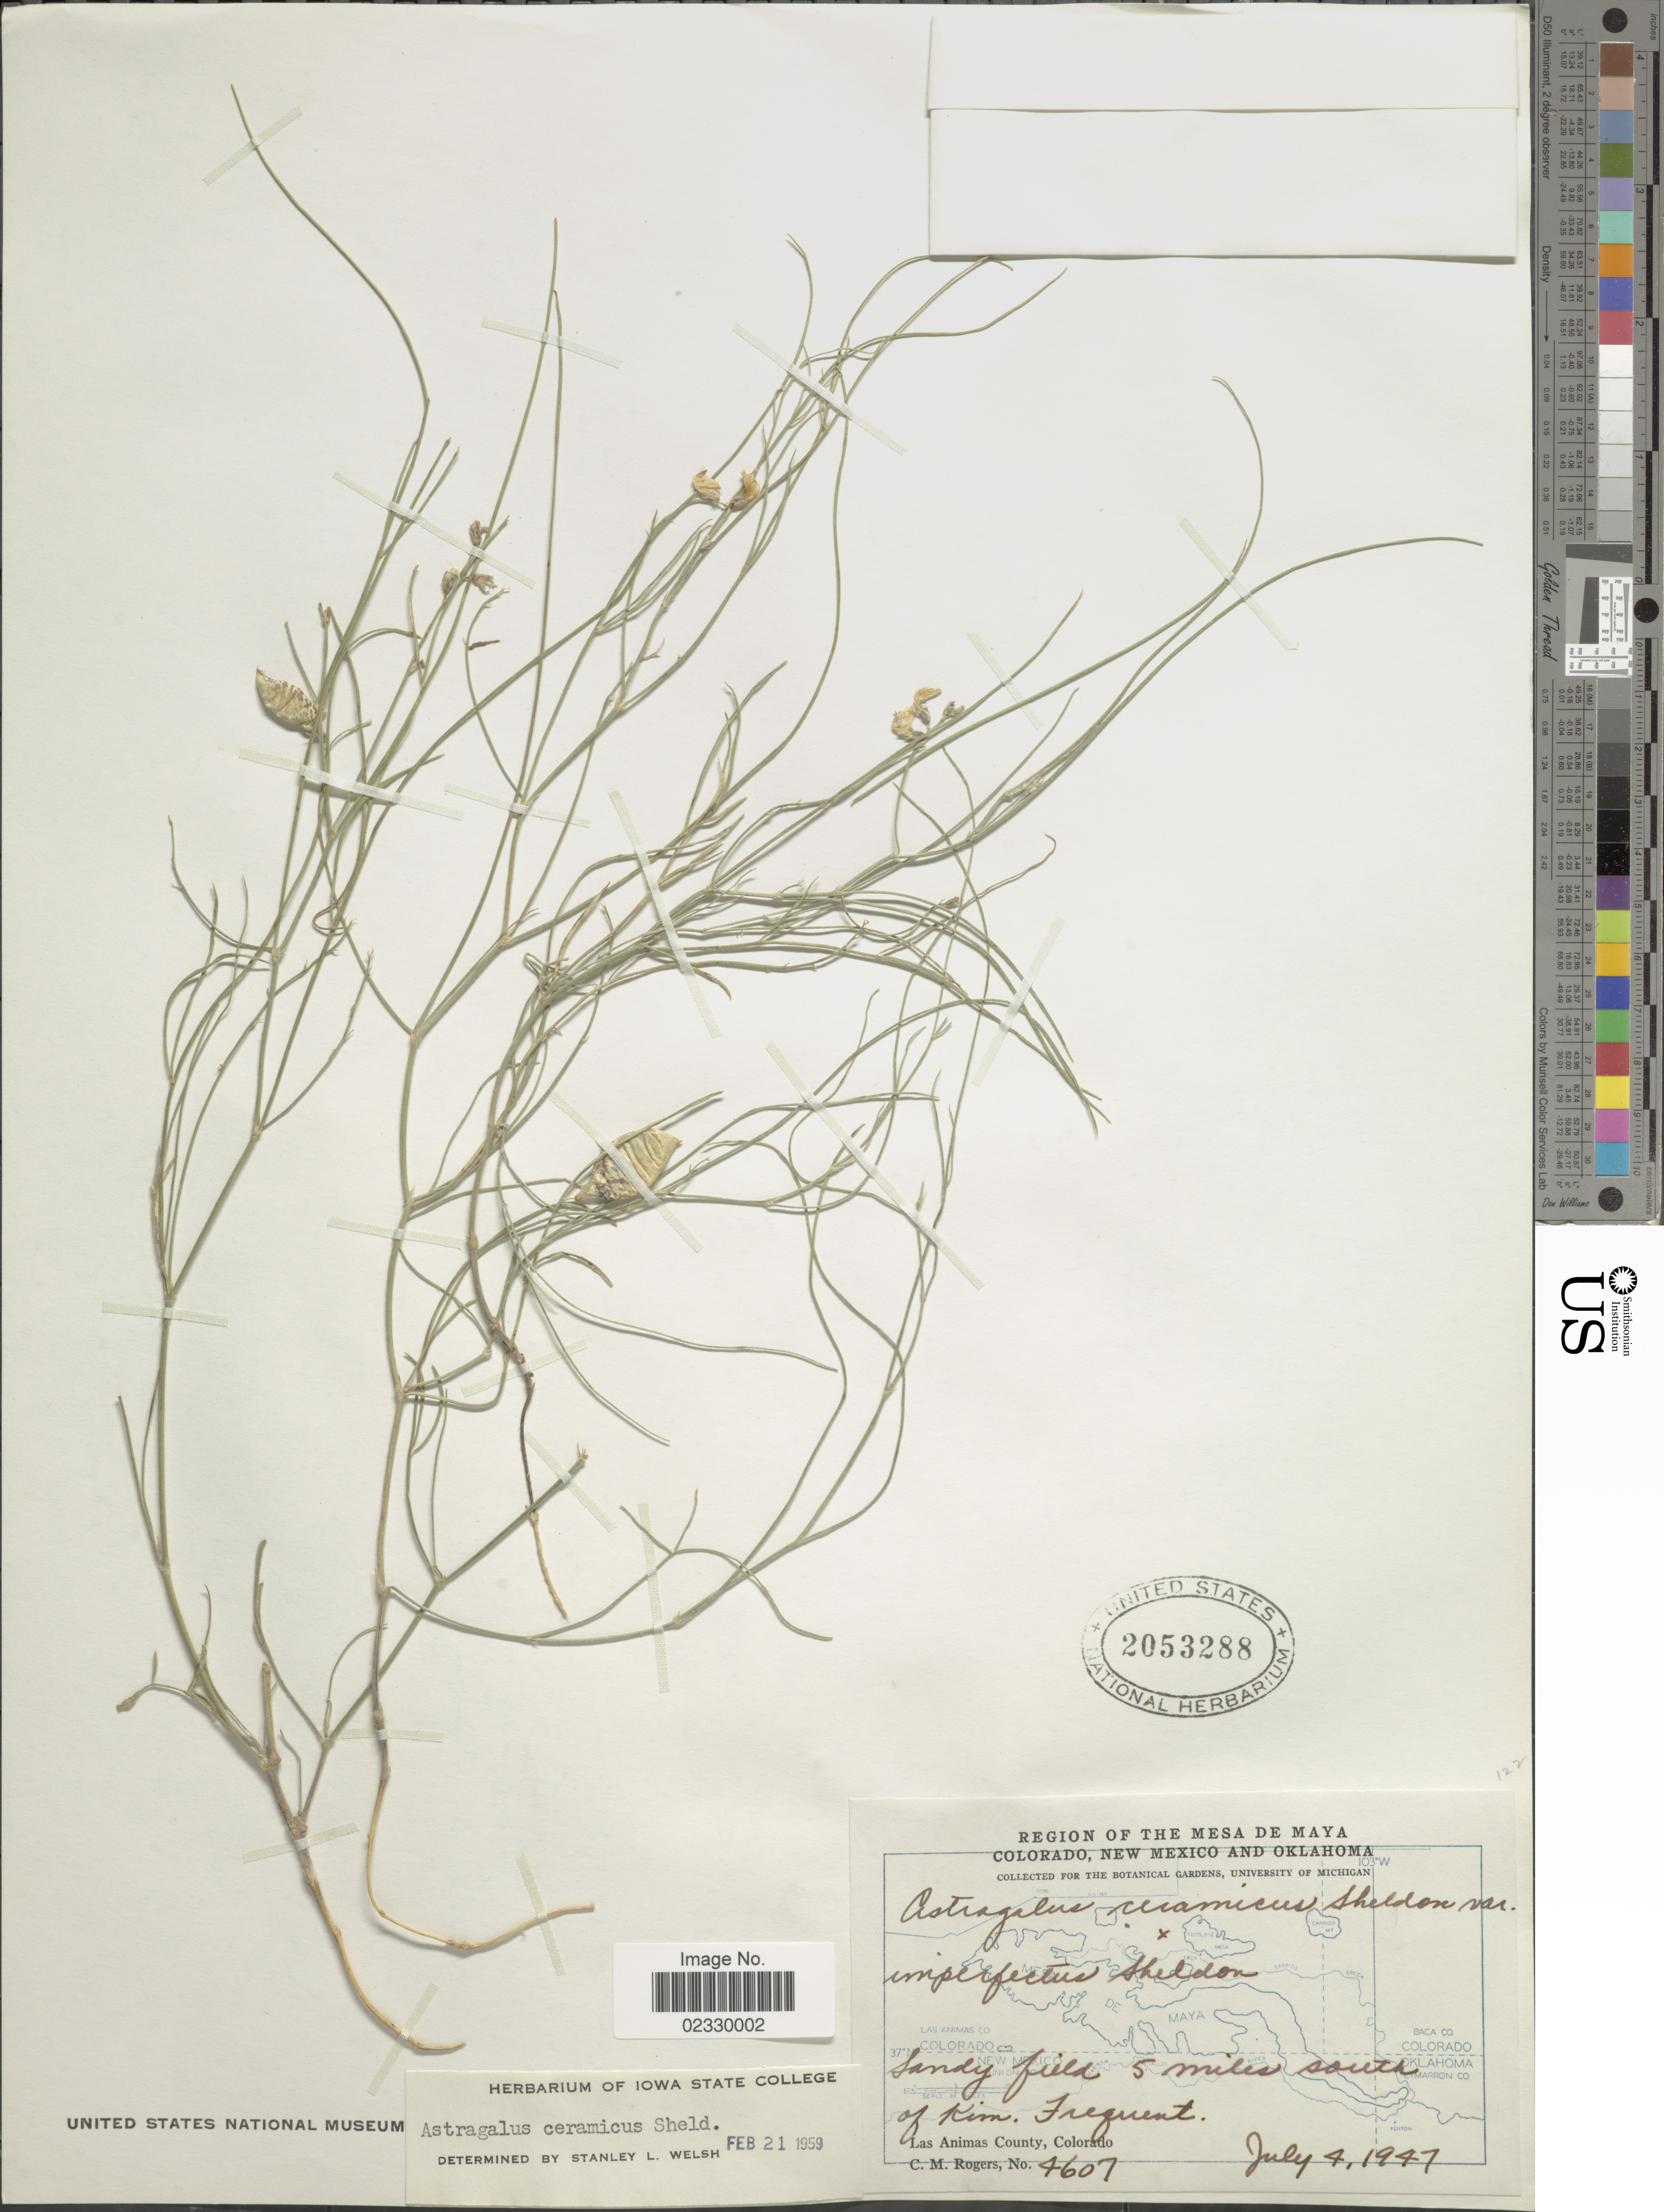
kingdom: Plantae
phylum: Tracheophyta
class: Magnoliopsida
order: Fabales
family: Fabaceae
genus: Astragalus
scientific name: Astragalus ceramicus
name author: E. Sheld.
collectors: C. M. Rogers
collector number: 4607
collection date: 1947-07-04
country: United States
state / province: Colorado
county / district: Las Animas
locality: Sandy field, 5 miles south of Kirn, Las Animas County.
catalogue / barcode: US 2053288